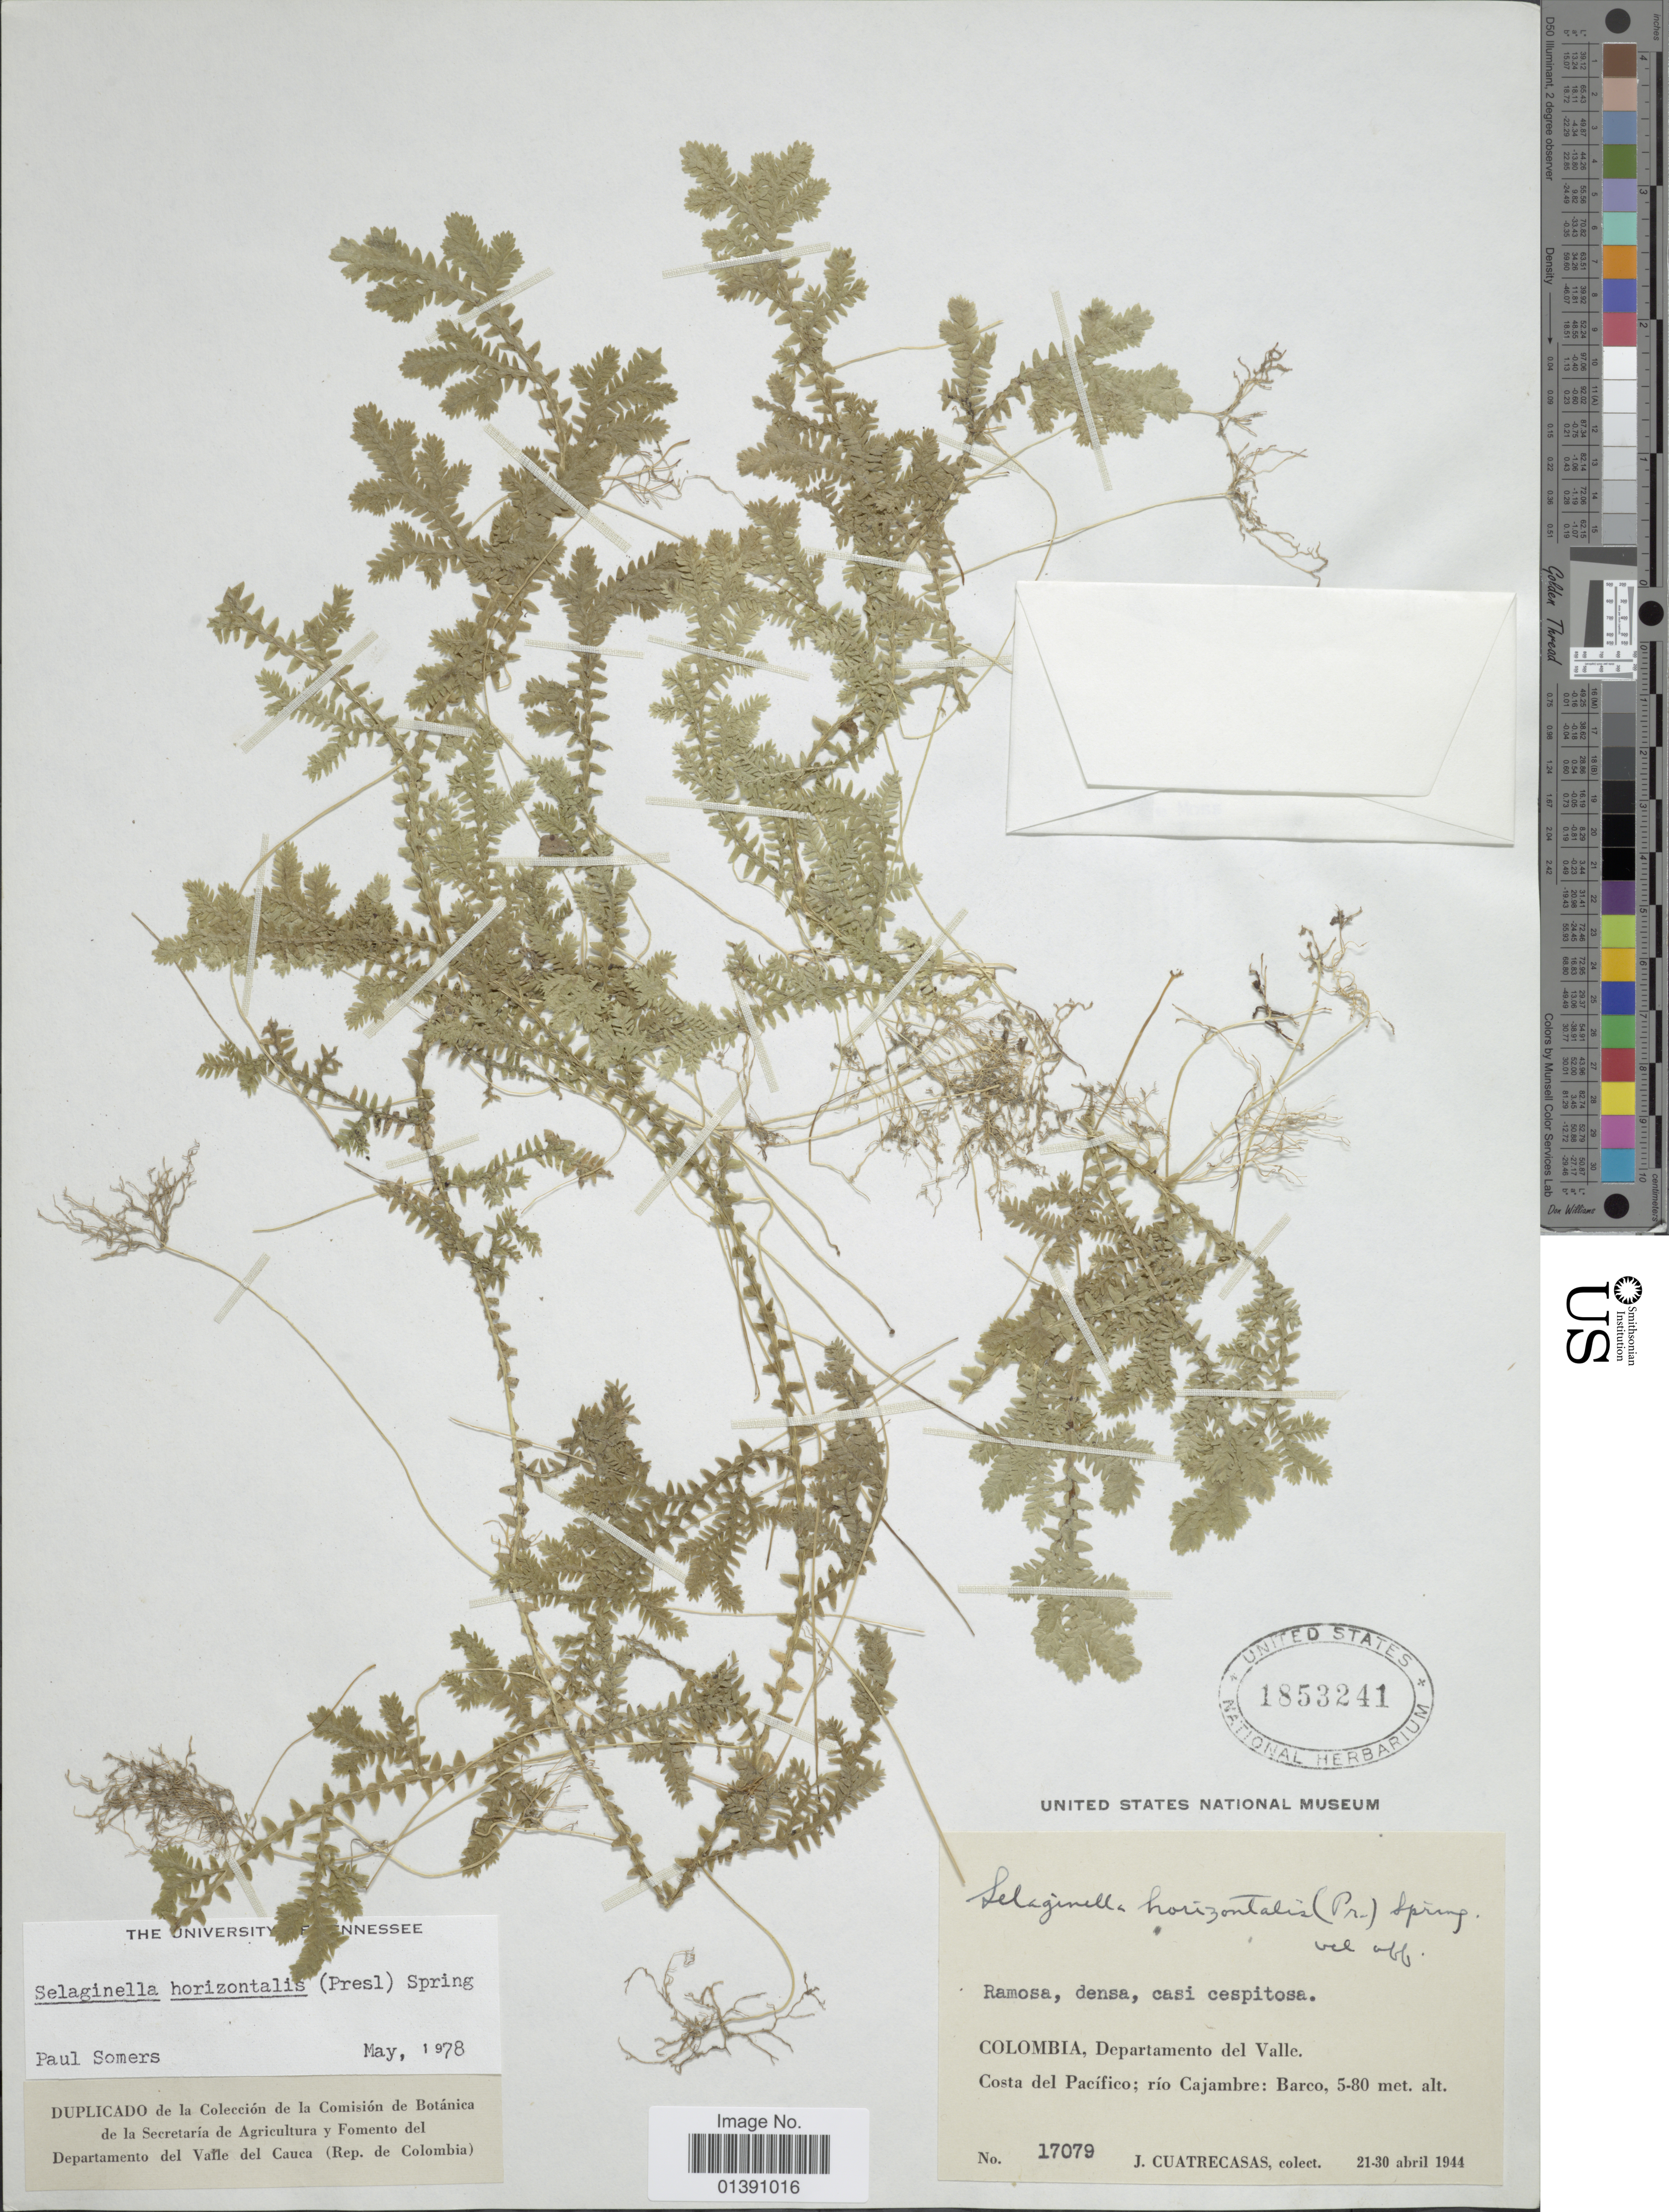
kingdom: Plantae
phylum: Tracheophyta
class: Lycopodiopsida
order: Selaginellales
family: Selaginellaceae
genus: Selaginella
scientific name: Selaginella horizontalis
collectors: J. Cuatrecasas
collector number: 17079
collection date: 1944-04-21/1944-04-30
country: Colombia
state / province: Valle del Cauca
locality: Departamento del Valle, Costa del Pacificio; río Cajambre: Barco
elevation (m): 5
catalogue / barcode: US 1853241